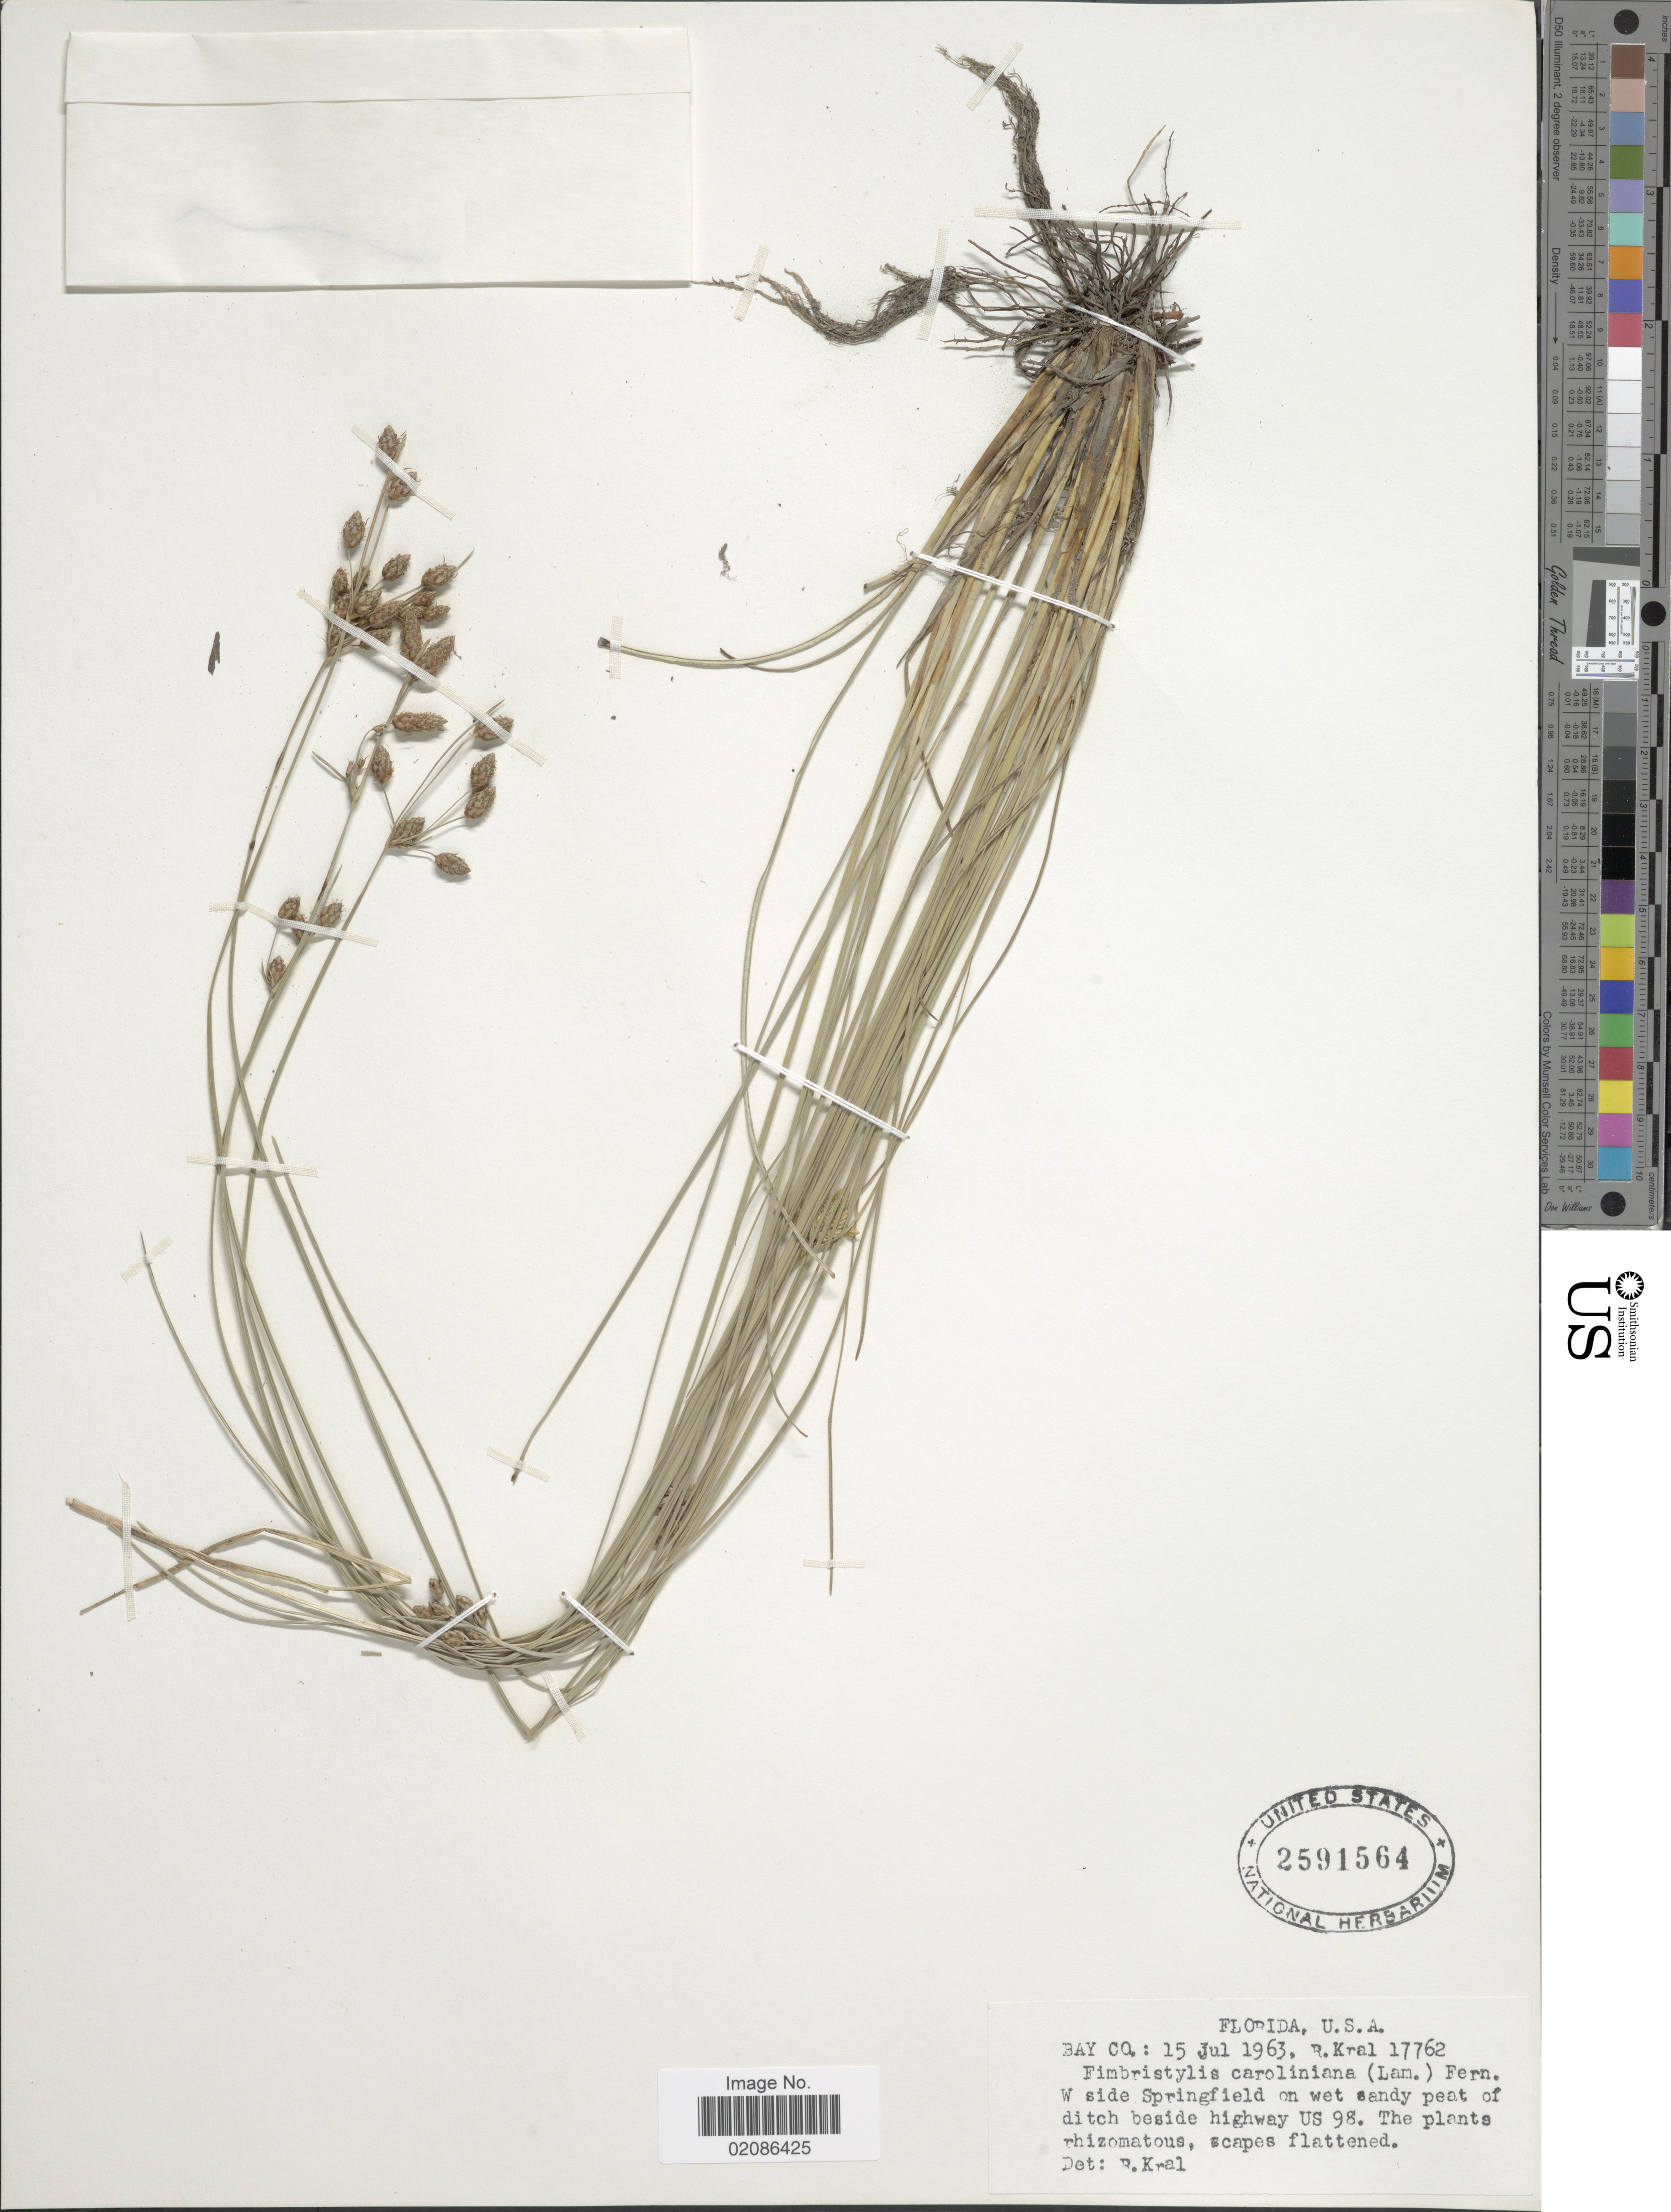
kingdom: Plantae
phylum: Tracheophyta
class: Liliopsida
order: Poales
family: Cyperaceae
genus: Fimbristylis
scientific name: Fimbristylis caroliniana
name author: (Lam.) Fernald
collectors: R. Kral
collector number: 17762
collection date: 1963-07-15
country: United States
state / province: Florida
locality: Bay Co, W side Springfield on wet sandy peat of ditch beside highway US 98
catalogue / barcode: US 2591564